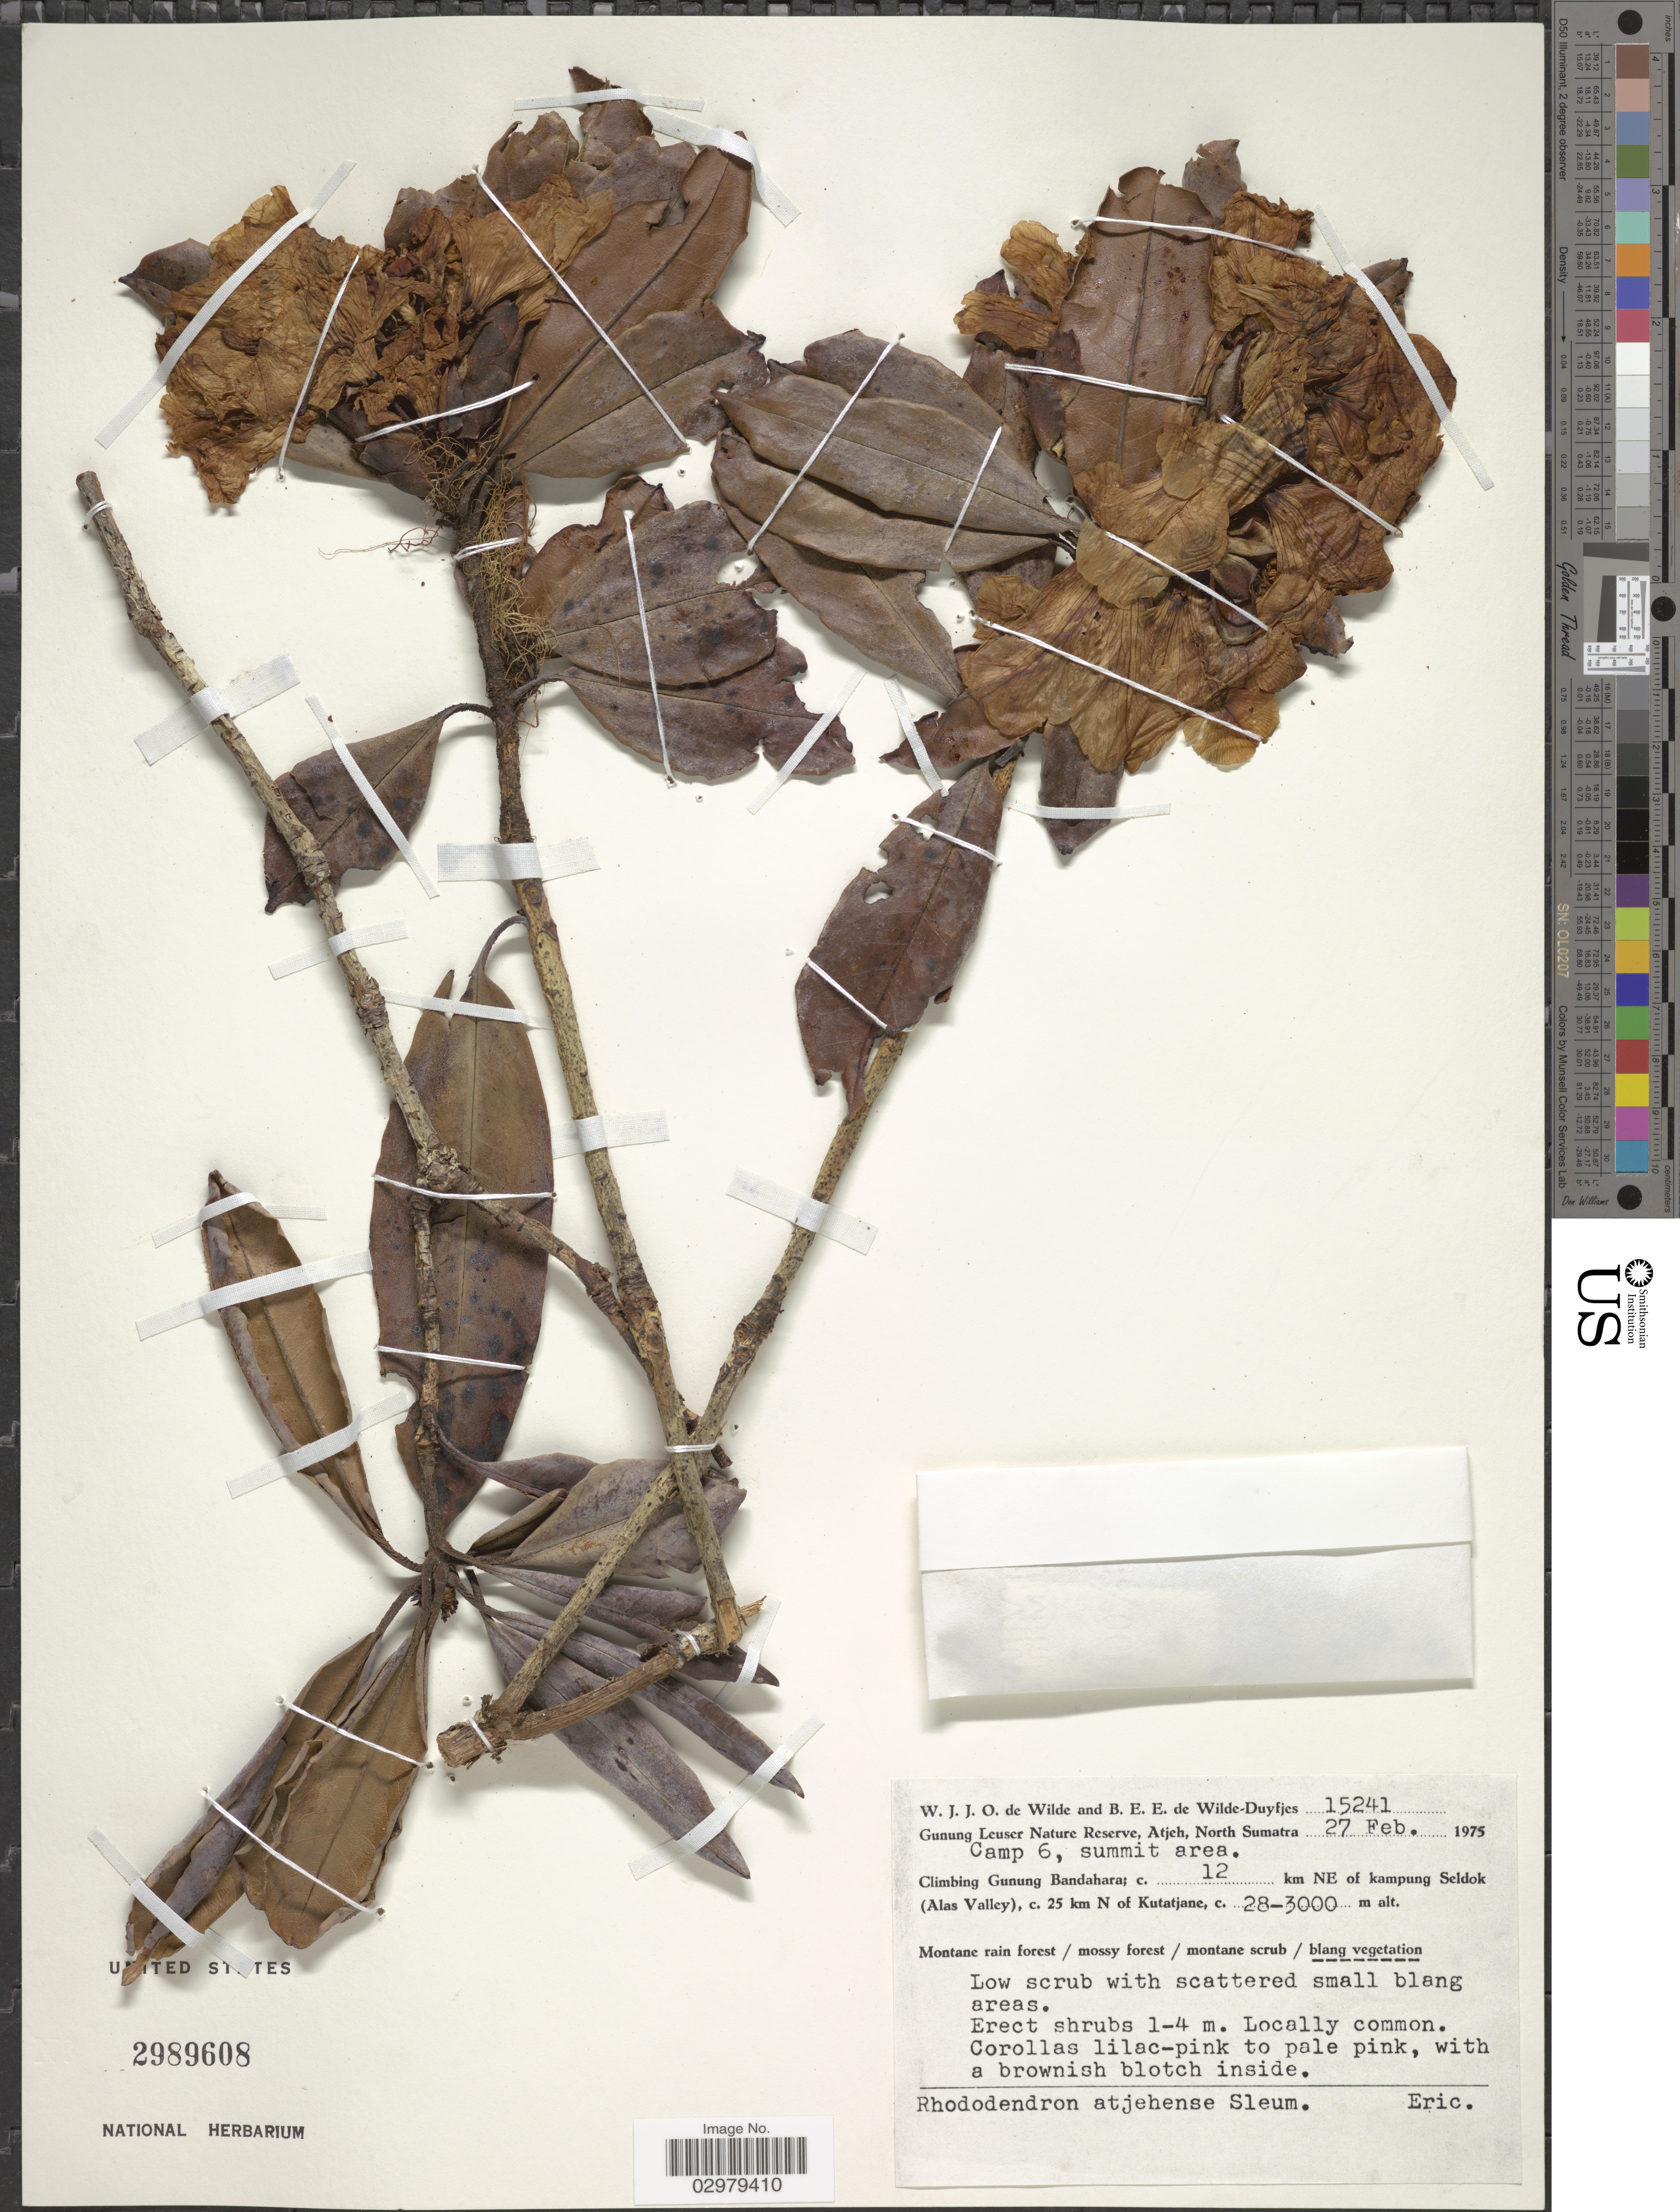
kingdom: Plantae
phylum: Tracheophyta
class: Magnoliopsida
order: Ericales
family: Ericaceae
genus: Rhododendron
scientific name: Rhododendron atjehense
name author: Sleumer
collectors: W. J. de Wilde & B. E. de Wilde-Duyfjes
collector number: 15241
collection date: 1975-02-27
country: Indonesia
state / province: Sumatra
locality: Gunung Leuser Nature Reserve, Atjeh, North Sumatra, Camp 6, Summit area. Climbing Gunung Bandahara; c. 12 km NE of kampung Seldok (Alas Valley), c. 25 km N of Kutatjane.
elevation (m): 2800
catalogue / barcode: US 2989608